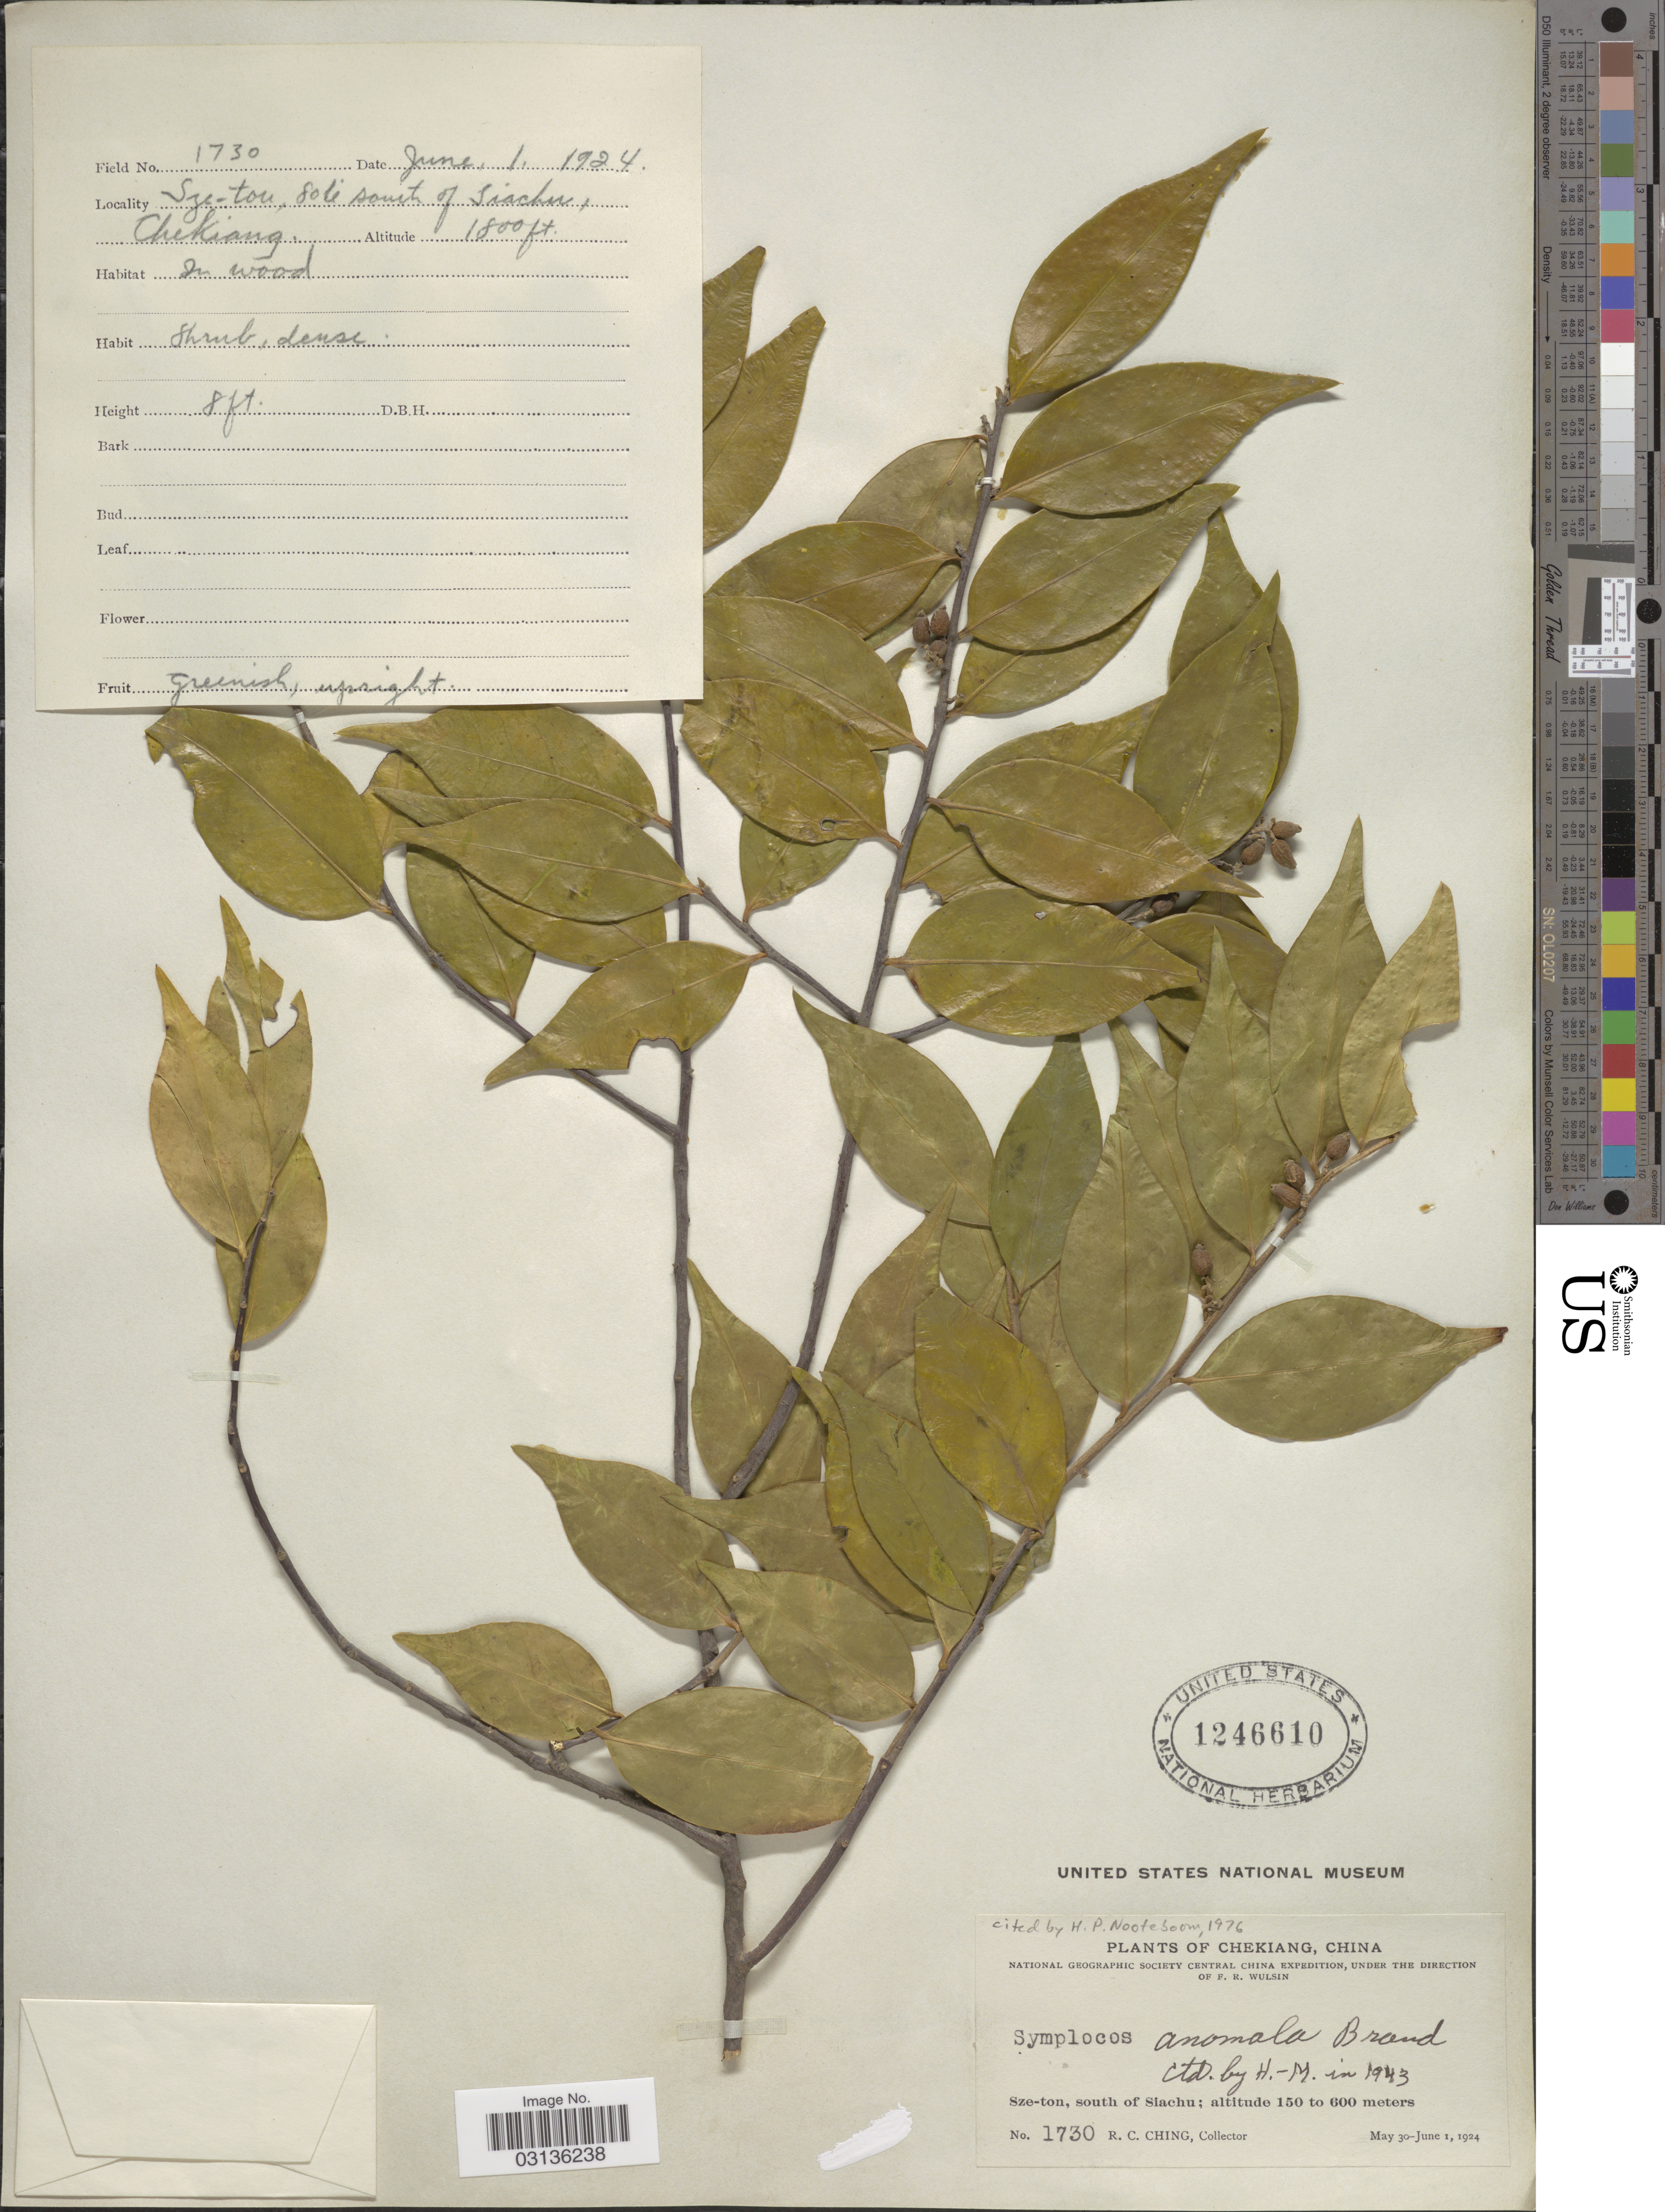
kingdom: Plantae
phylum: Tracheophyta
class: Magnoliopsida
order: Ericales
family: Symplocaceae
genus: Symplocos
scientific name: Symplocos anomala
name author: Brand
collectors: R. C. Ching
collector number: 1730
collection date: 1924-06-01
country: China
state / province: Zhejiang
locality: Chekiang. Sze-ton, south of Siachu. 80 li south of Siachu.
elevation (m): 549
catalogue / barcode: US 1246610